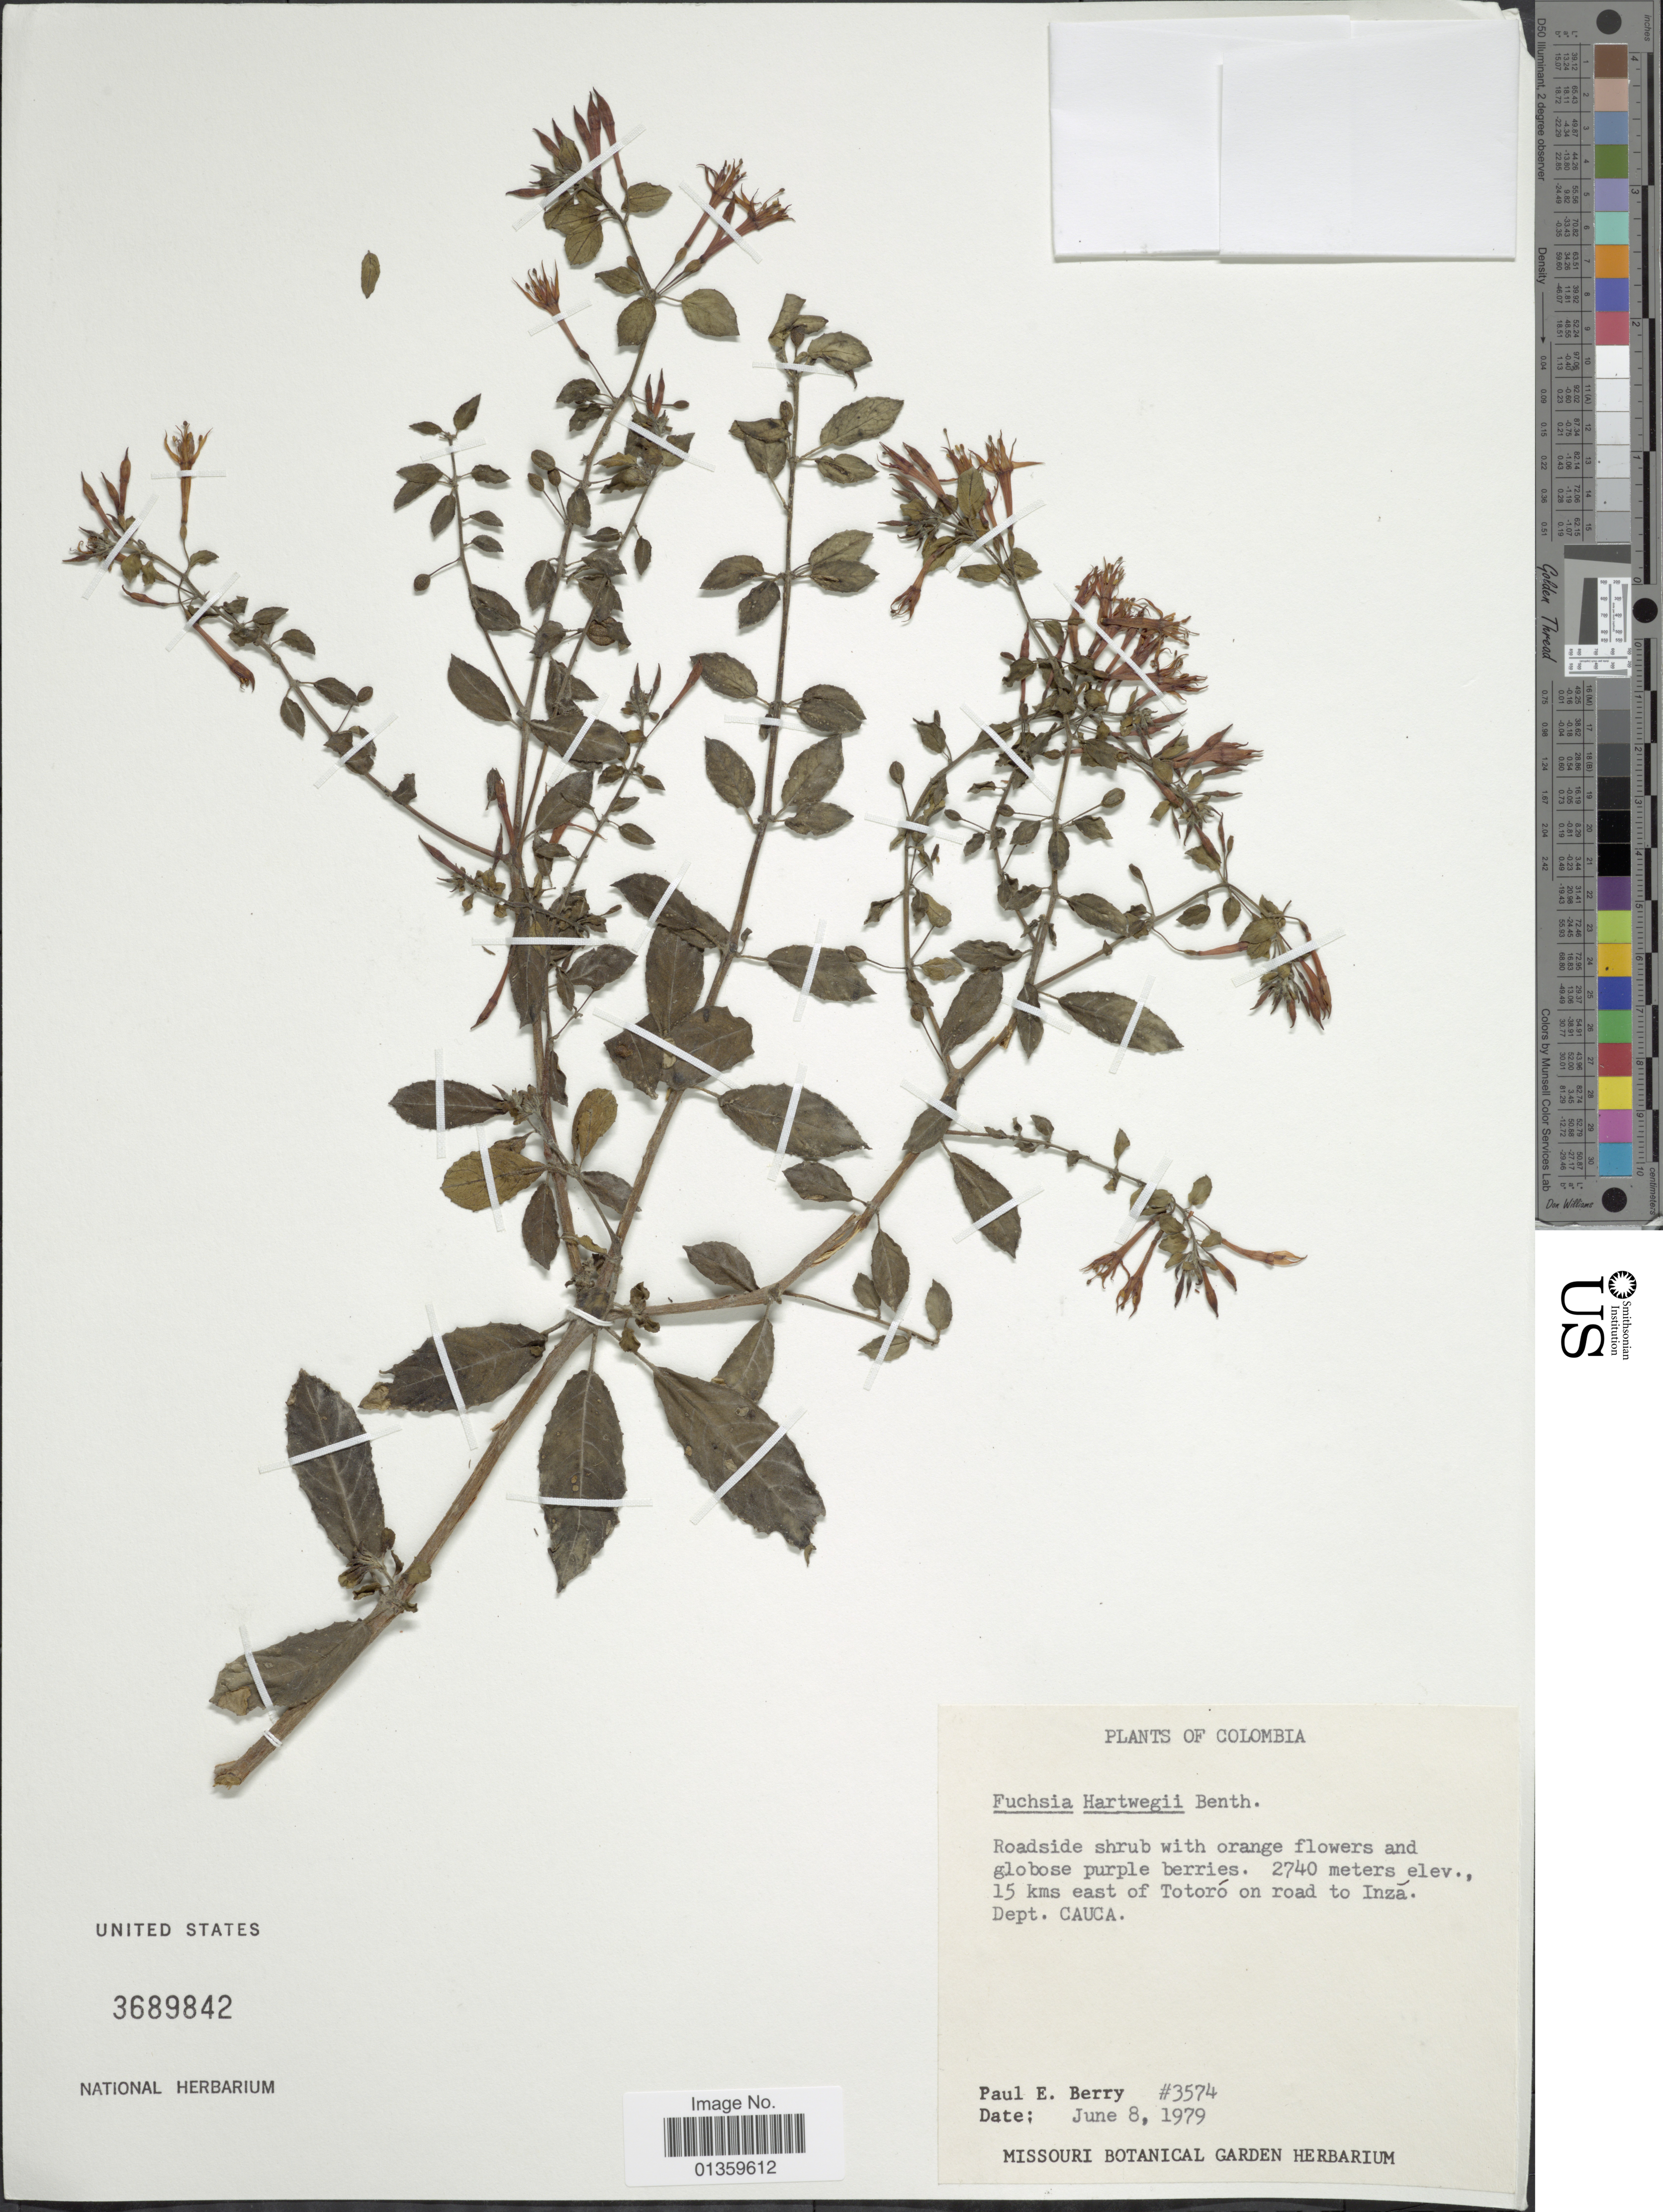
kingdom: Plantae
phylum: Tracheophyta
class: Magnoliopsida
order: Myrtales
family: Onagraceae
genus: Fuchsia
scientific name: Fuchsia hartwegii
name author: Benth.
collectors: P. E. Berry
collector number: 3574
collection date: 1979-06-08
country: Colombia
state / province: Cauca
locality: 15 kms east of Totoró on road to Inzá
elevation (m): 2740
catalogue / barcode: US 3689842